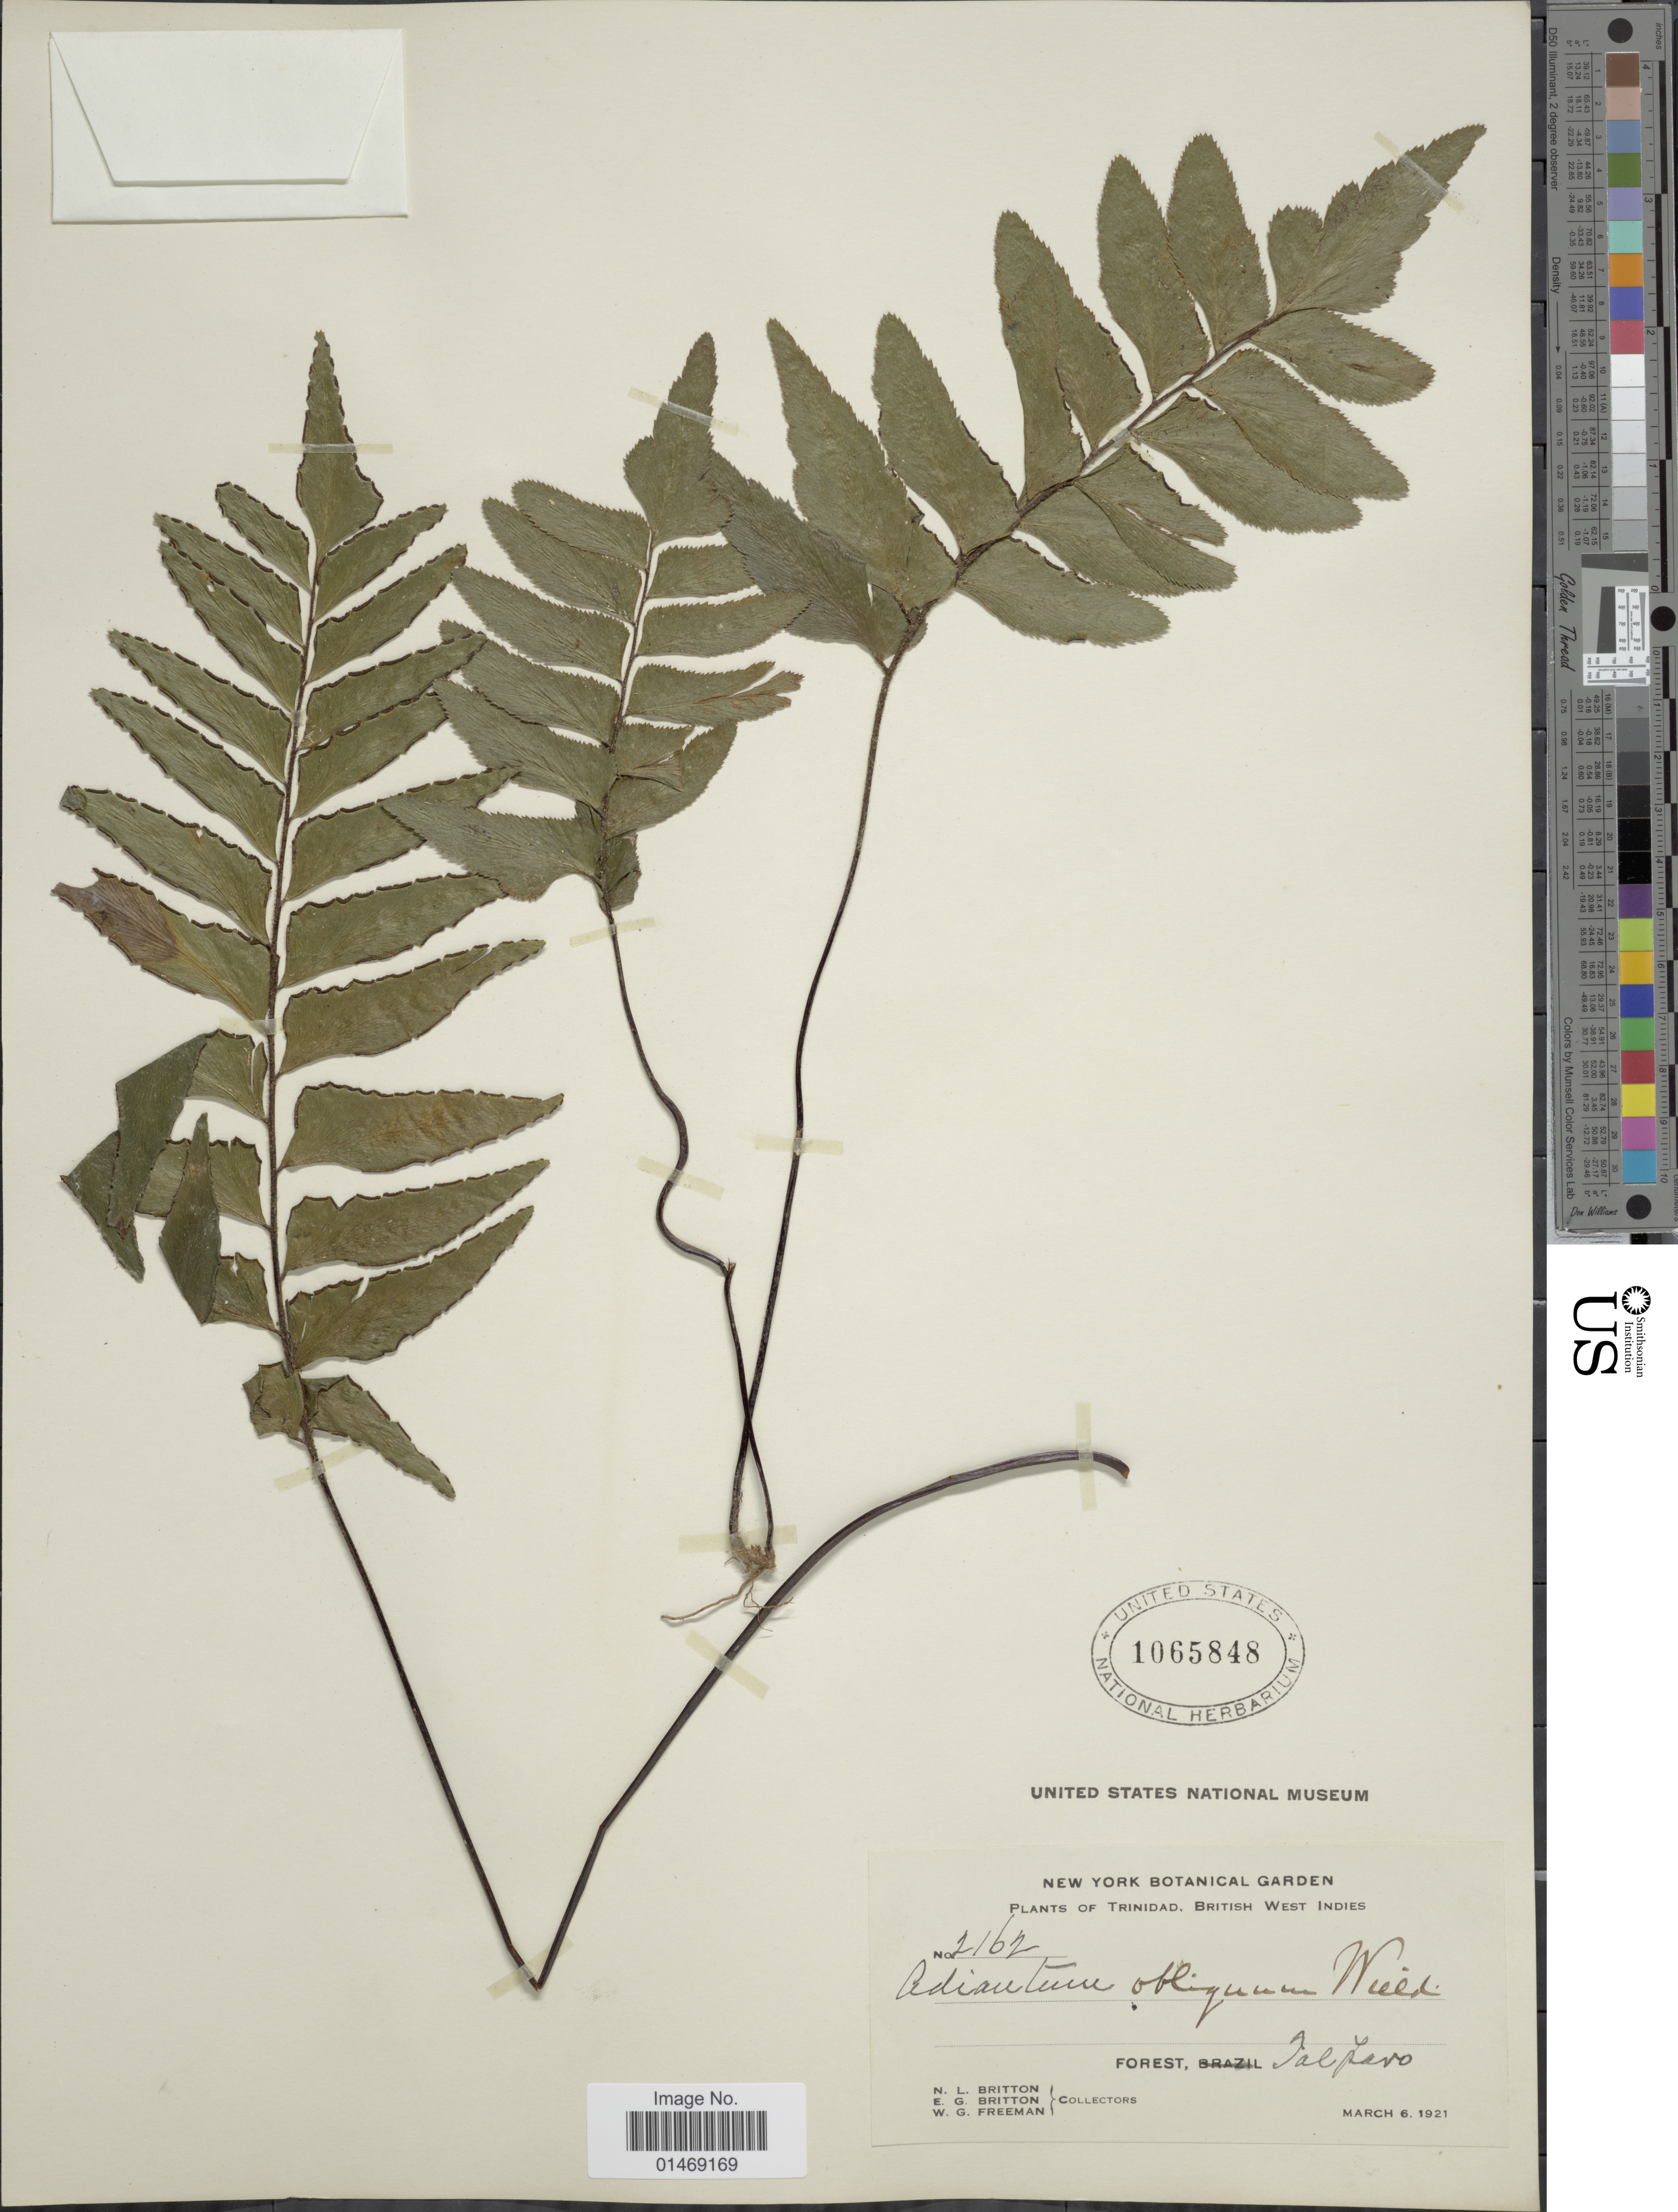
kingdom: Plantae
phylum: Tracheophyta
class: Polypodiopsida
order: Polypodiales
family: Pteridaceae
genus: Adiantum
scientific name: Adiantum obliquum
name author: Willd.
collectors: N. Britton, E. G. Britton & W. Freeman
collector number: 2162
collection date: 1921-03-06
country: Trinidad and Tobago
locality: Trinidad, British West Indies, Forest Talparo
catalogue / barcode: US 1065848